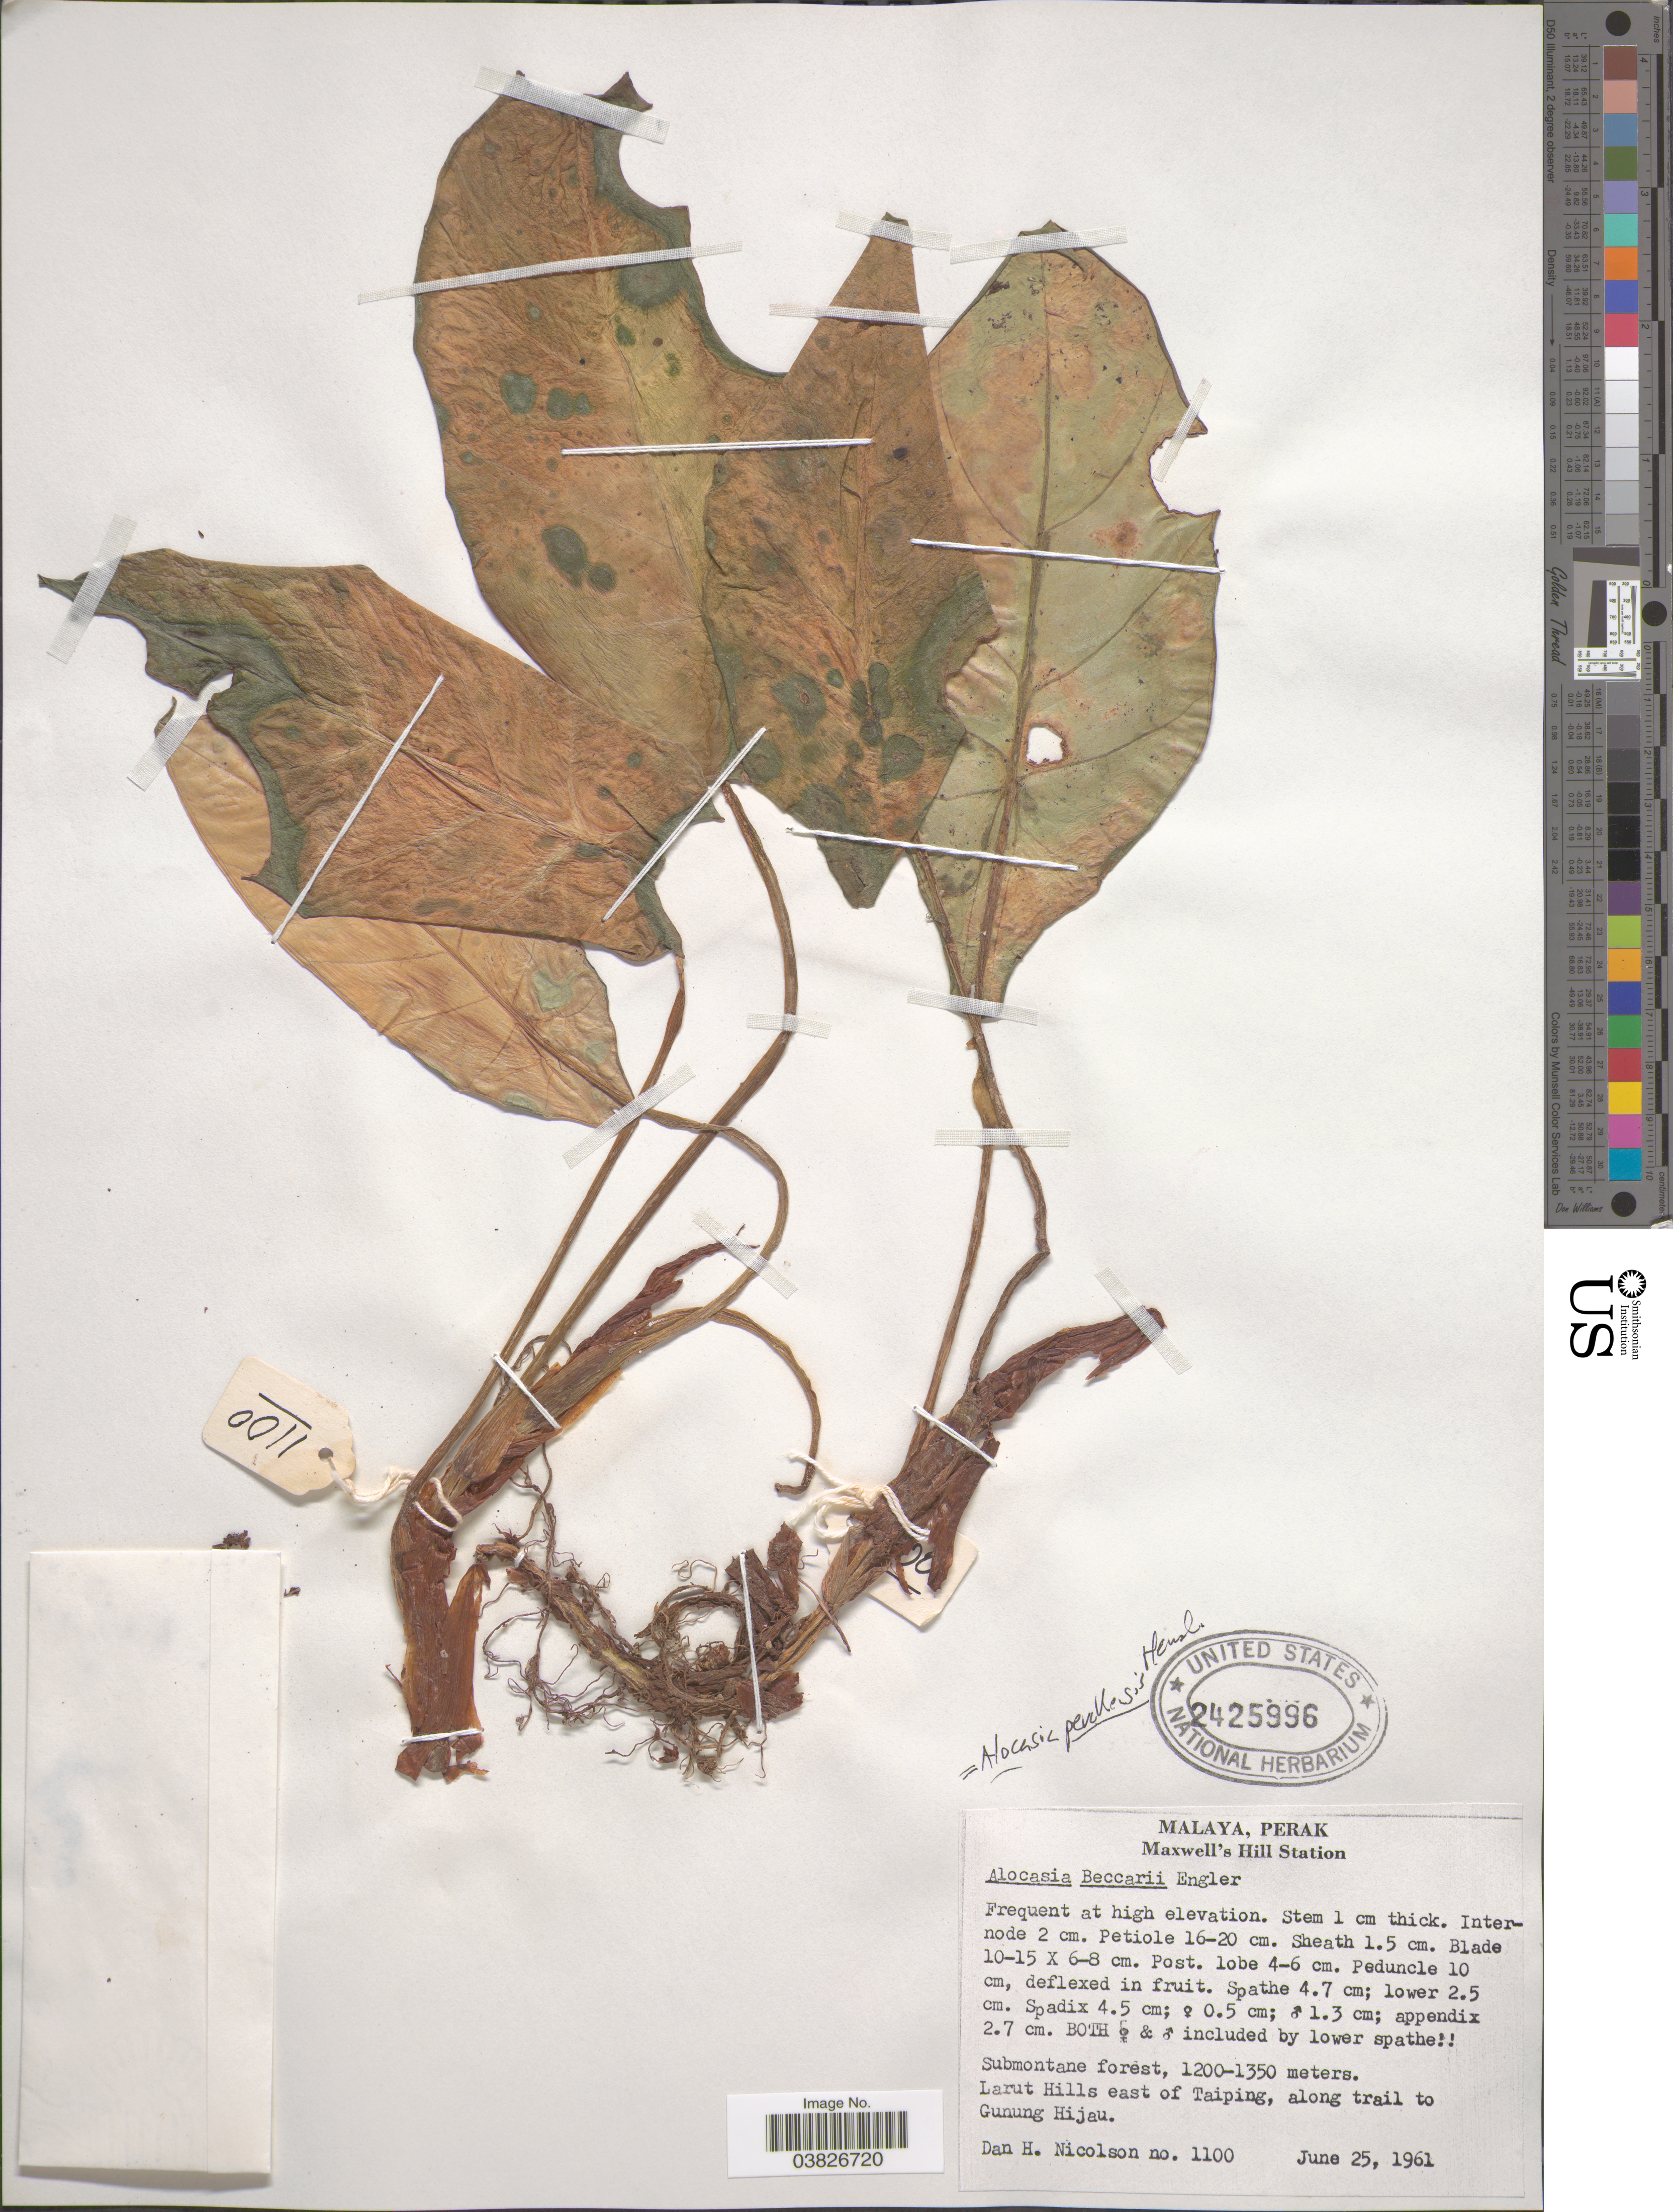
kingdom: Plantae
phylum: Tracheophyta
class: Liliopsida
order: Alismatales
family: Araceae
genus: Alocasia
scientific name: Alocasia perakensis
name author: Hemsl.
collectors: D. H. Nicolson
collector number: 1100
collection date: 1961-06-25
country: Malaysia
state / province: Perak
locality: Malaya. Maxwell's Hill Station. Larut Hills east of Taiping, along trail to Gunung Hijau.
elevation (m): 1200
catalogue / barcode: US 2425996